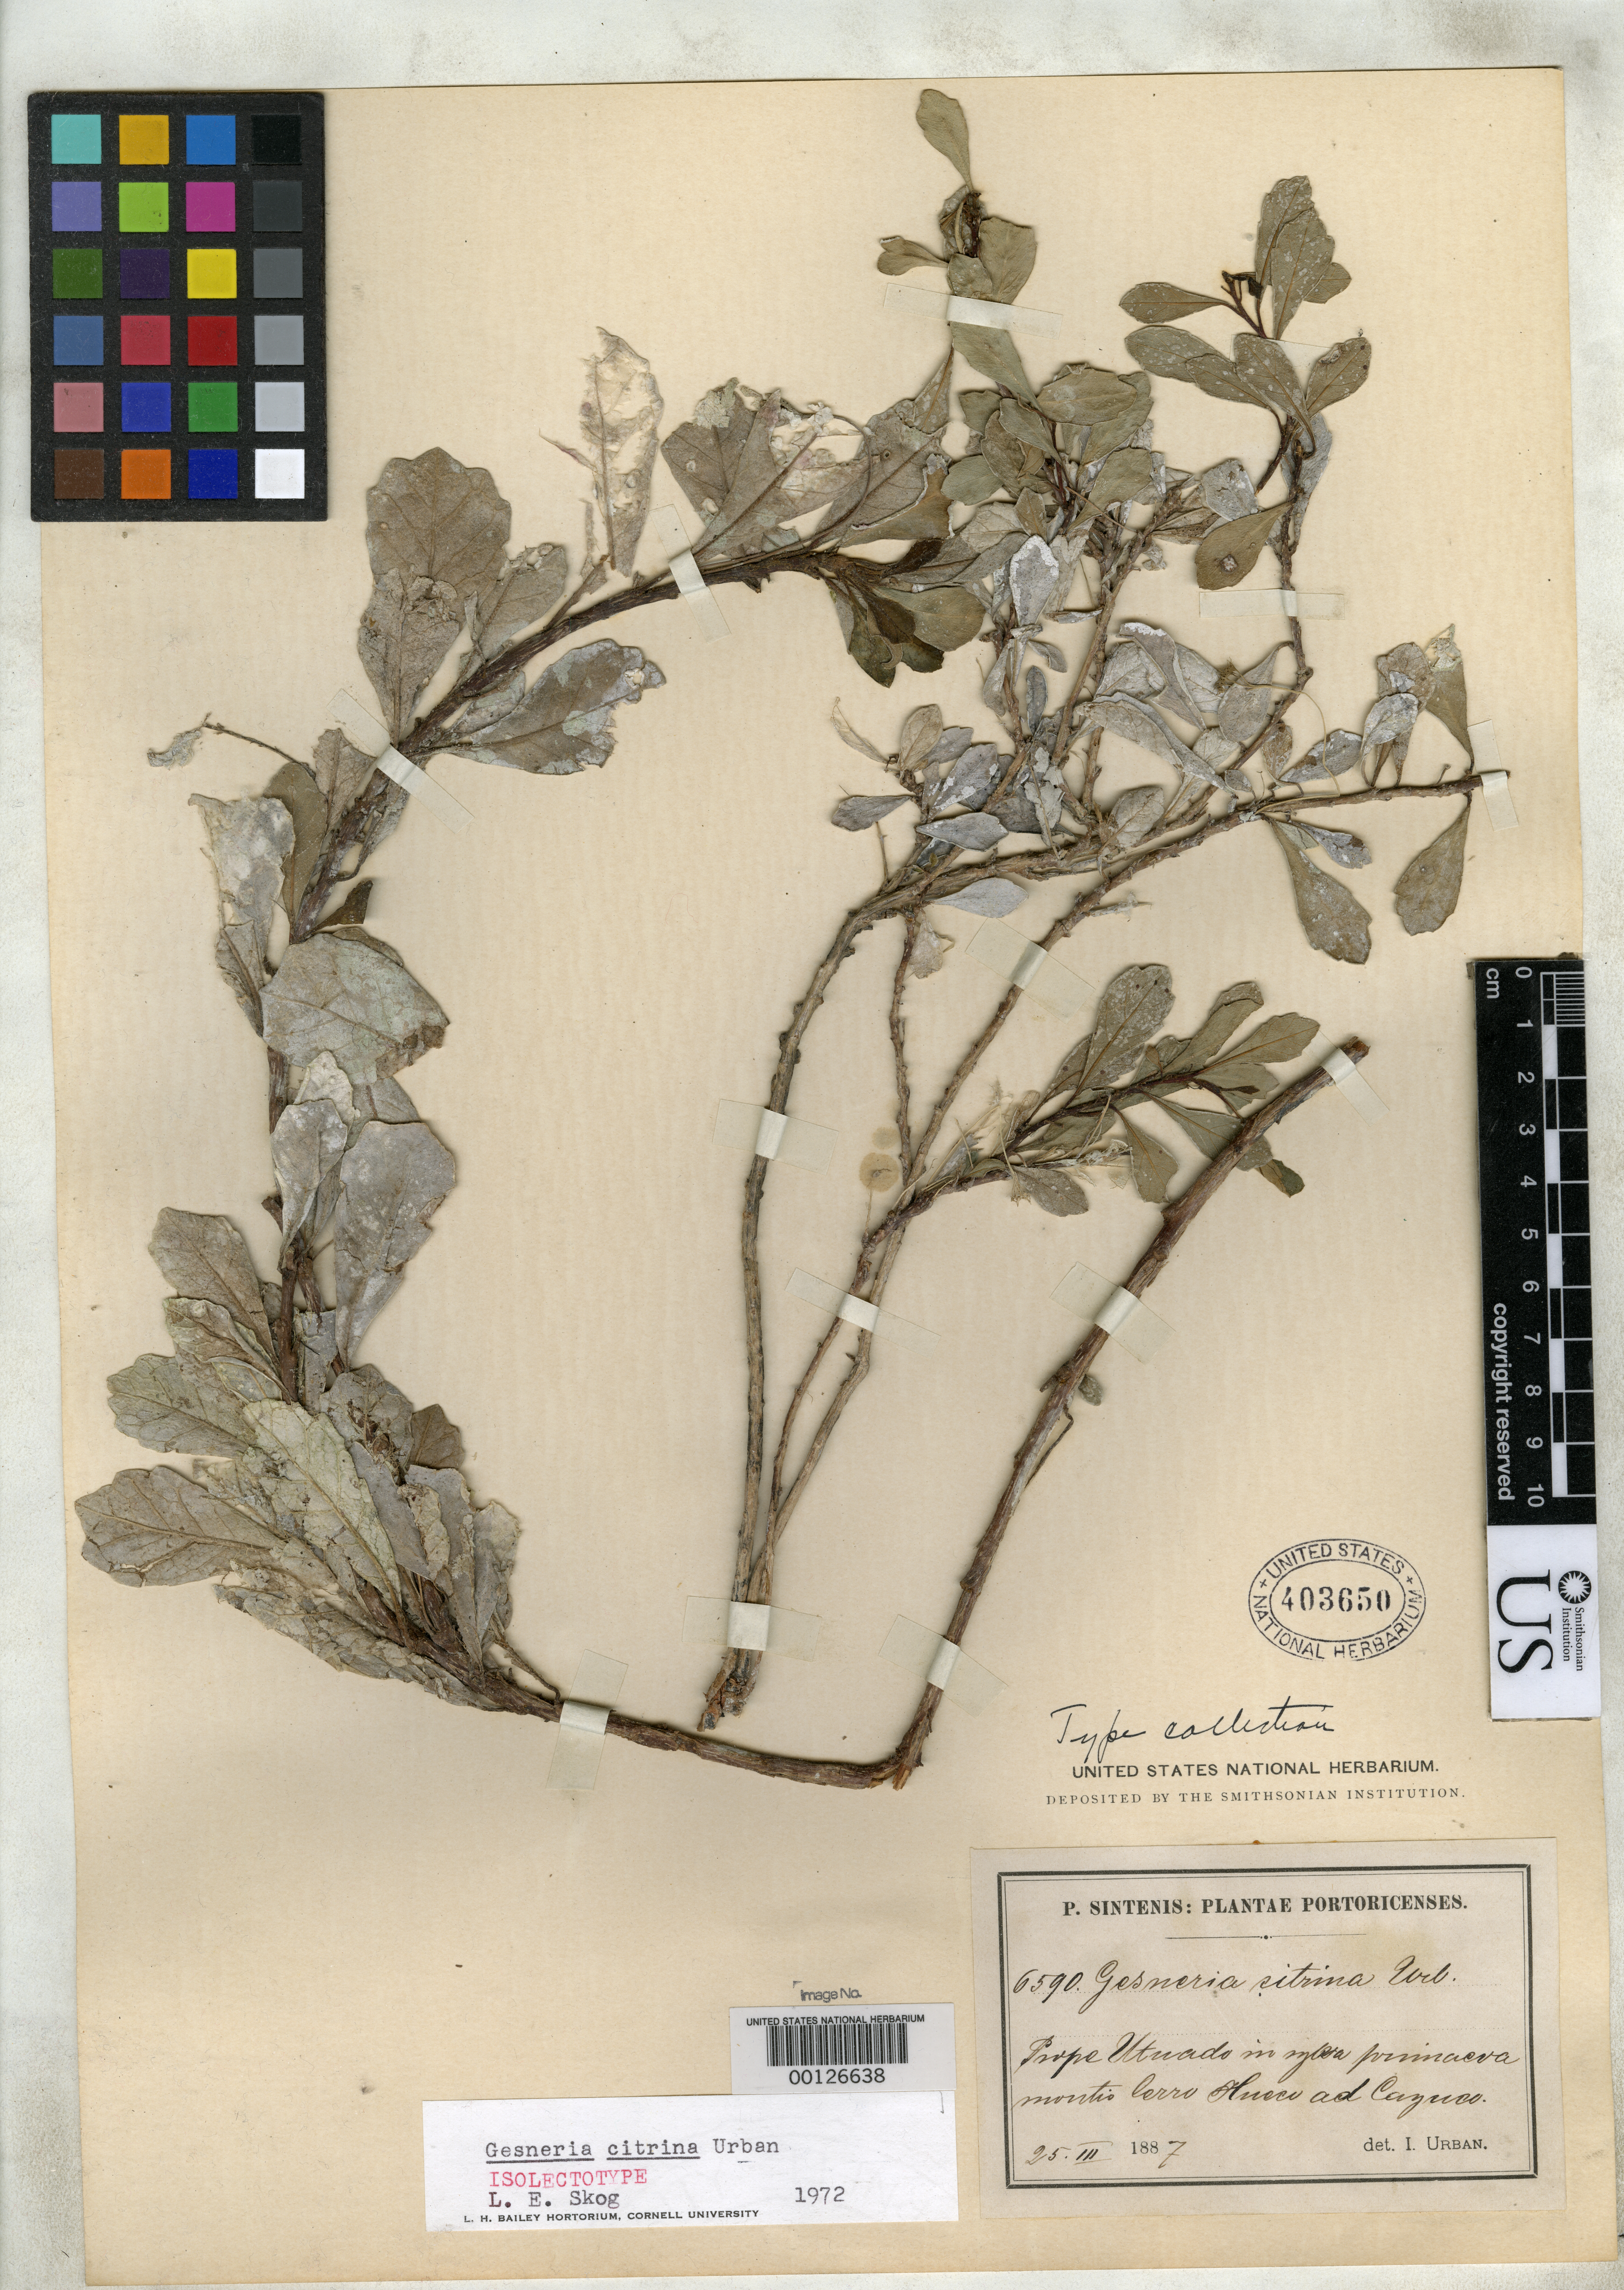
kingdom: Plantae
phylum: Tracheophyta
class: Magnoliopsida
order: Lamiales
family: Gesneriaceae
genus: Gesneria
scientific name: Gesneria citrina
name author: Urb.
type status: Isotype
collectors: P. Sintenis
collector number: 6590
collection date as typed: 25 Mar 1887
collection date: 1887-03-25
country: Puerto Rico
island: Greater Antilles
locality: Near Utuado.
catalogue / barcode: US 403650